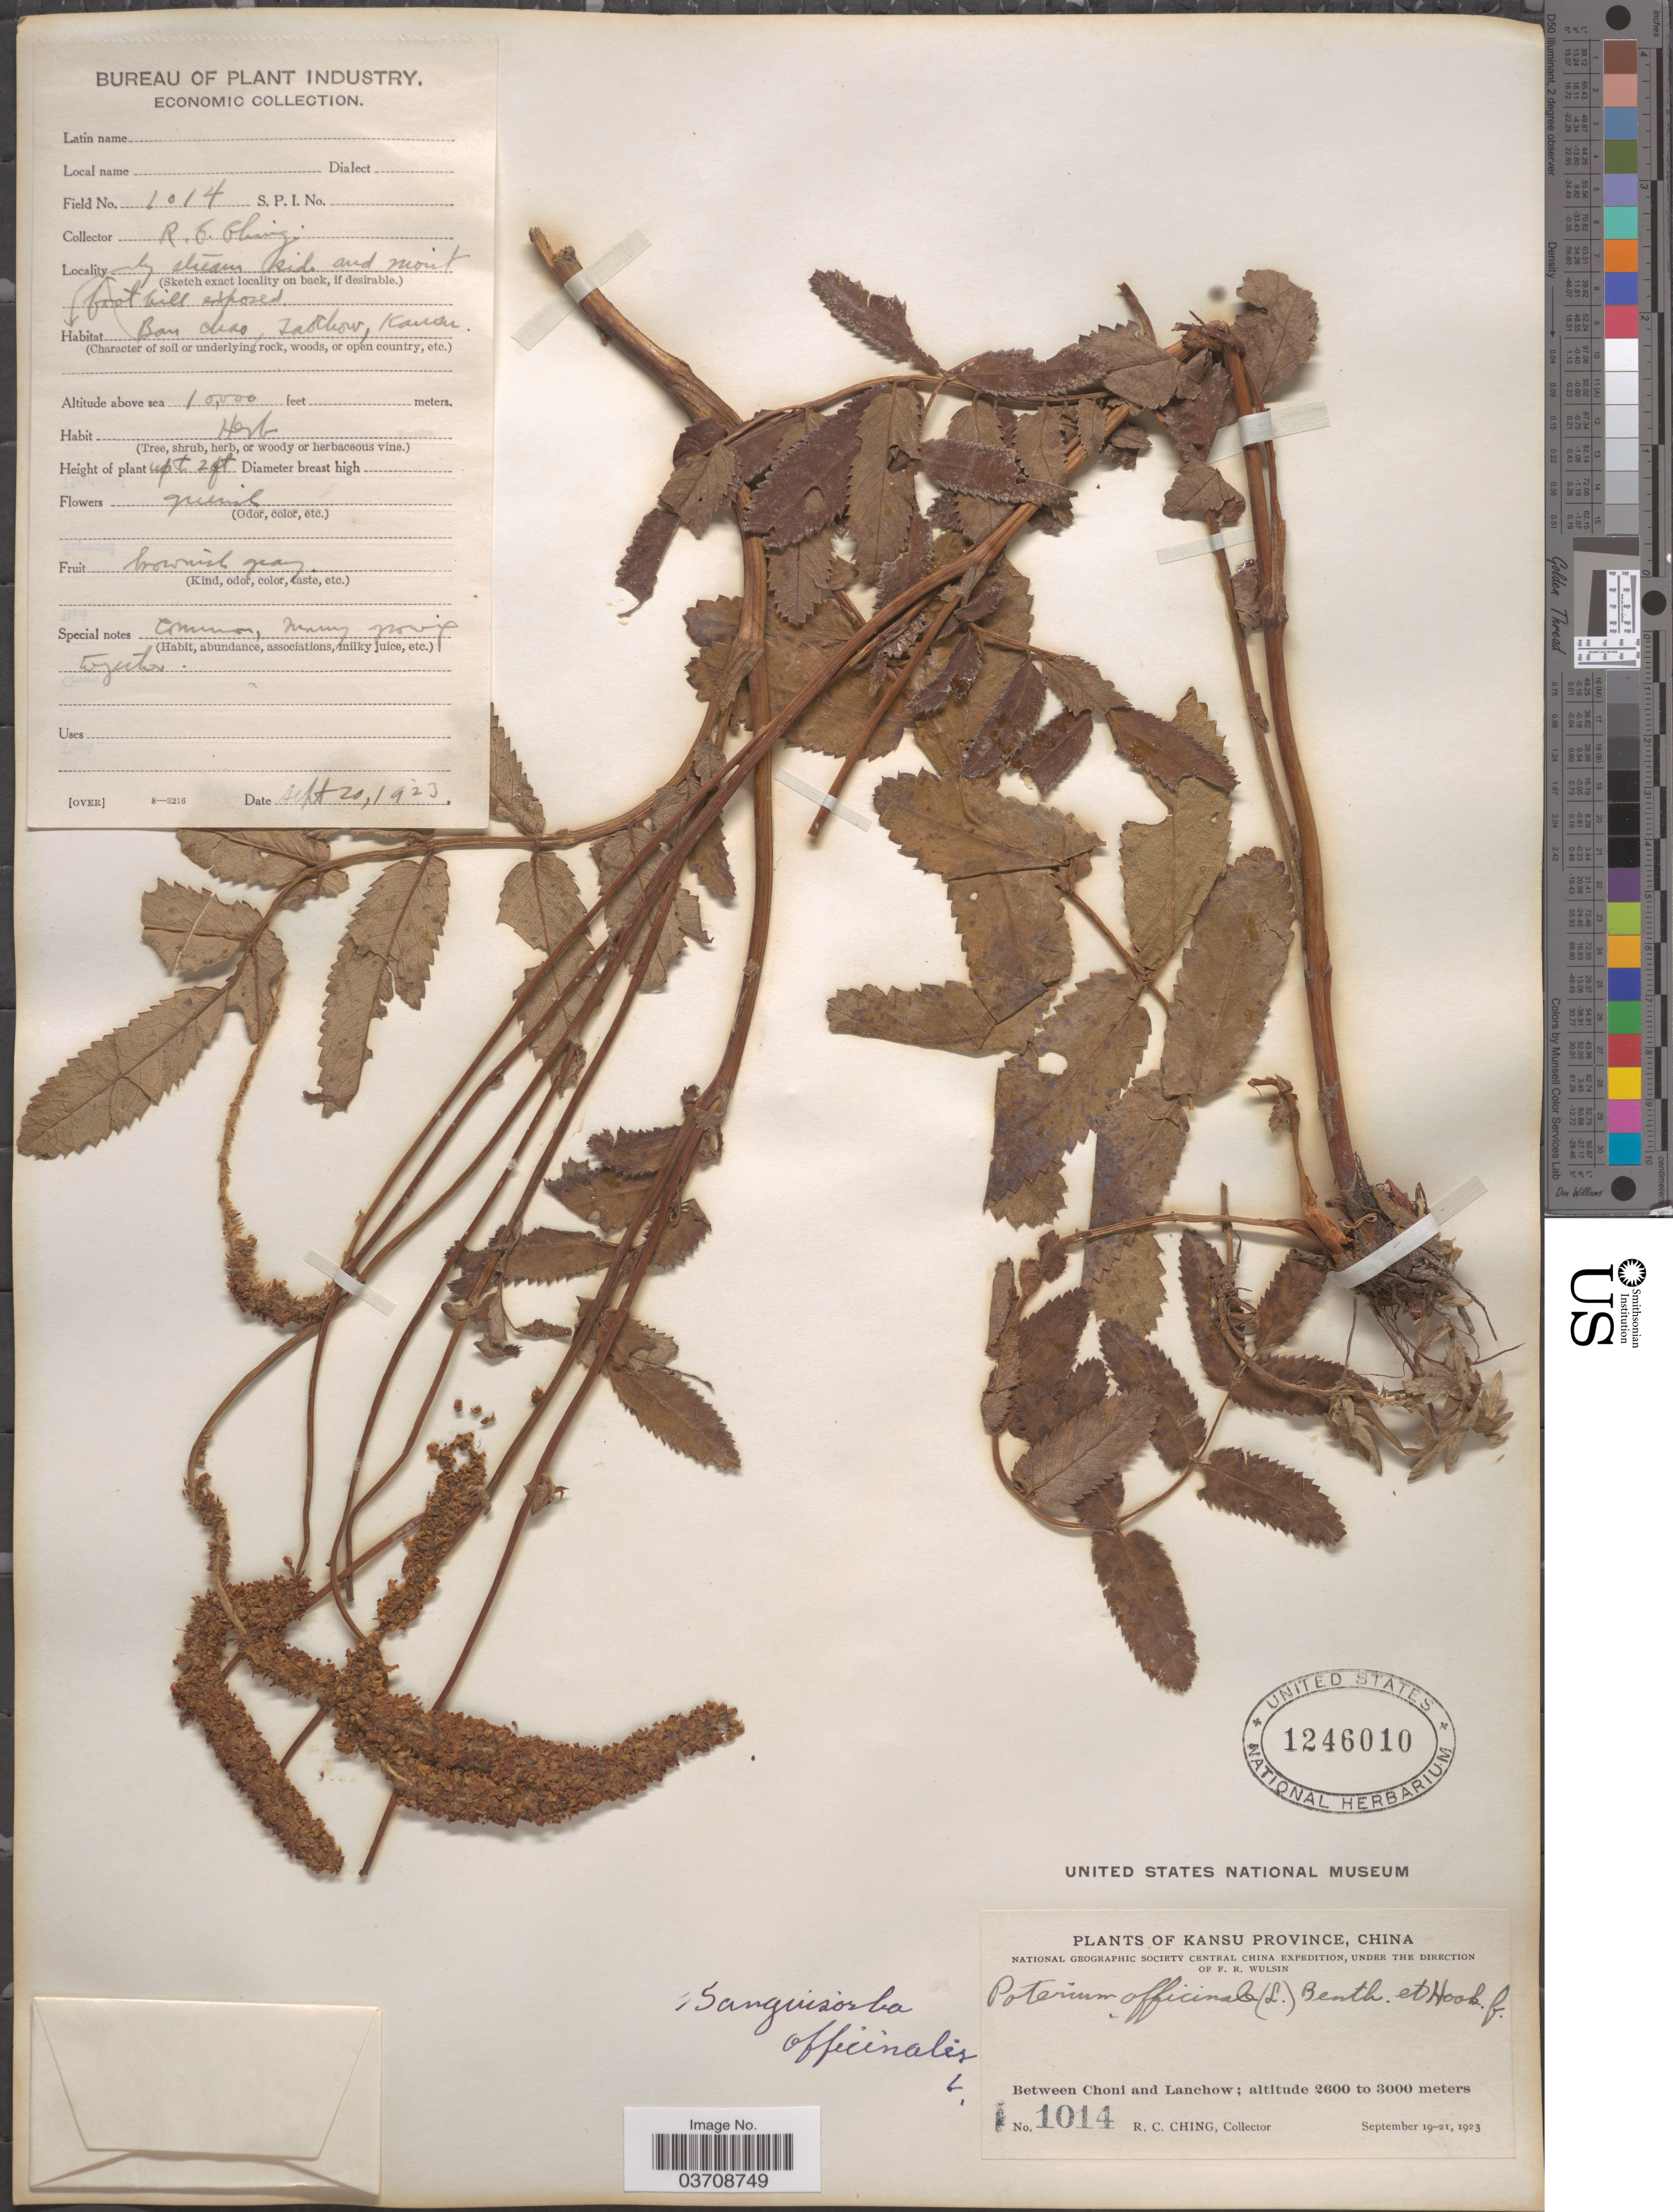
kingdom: Plantae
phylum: Tracheophyta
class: Magnoliopsida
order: Rosales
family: Rosaceae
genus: Sanguisorba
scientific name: Sanguisorba officinalis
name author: L.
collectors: R. C. Ching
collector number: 1014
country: China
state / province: Gansu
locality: Kansu Province. Between Choni and Lanchow. Ban Chao, Taochow.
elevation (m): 3048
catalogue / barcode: US 1246010